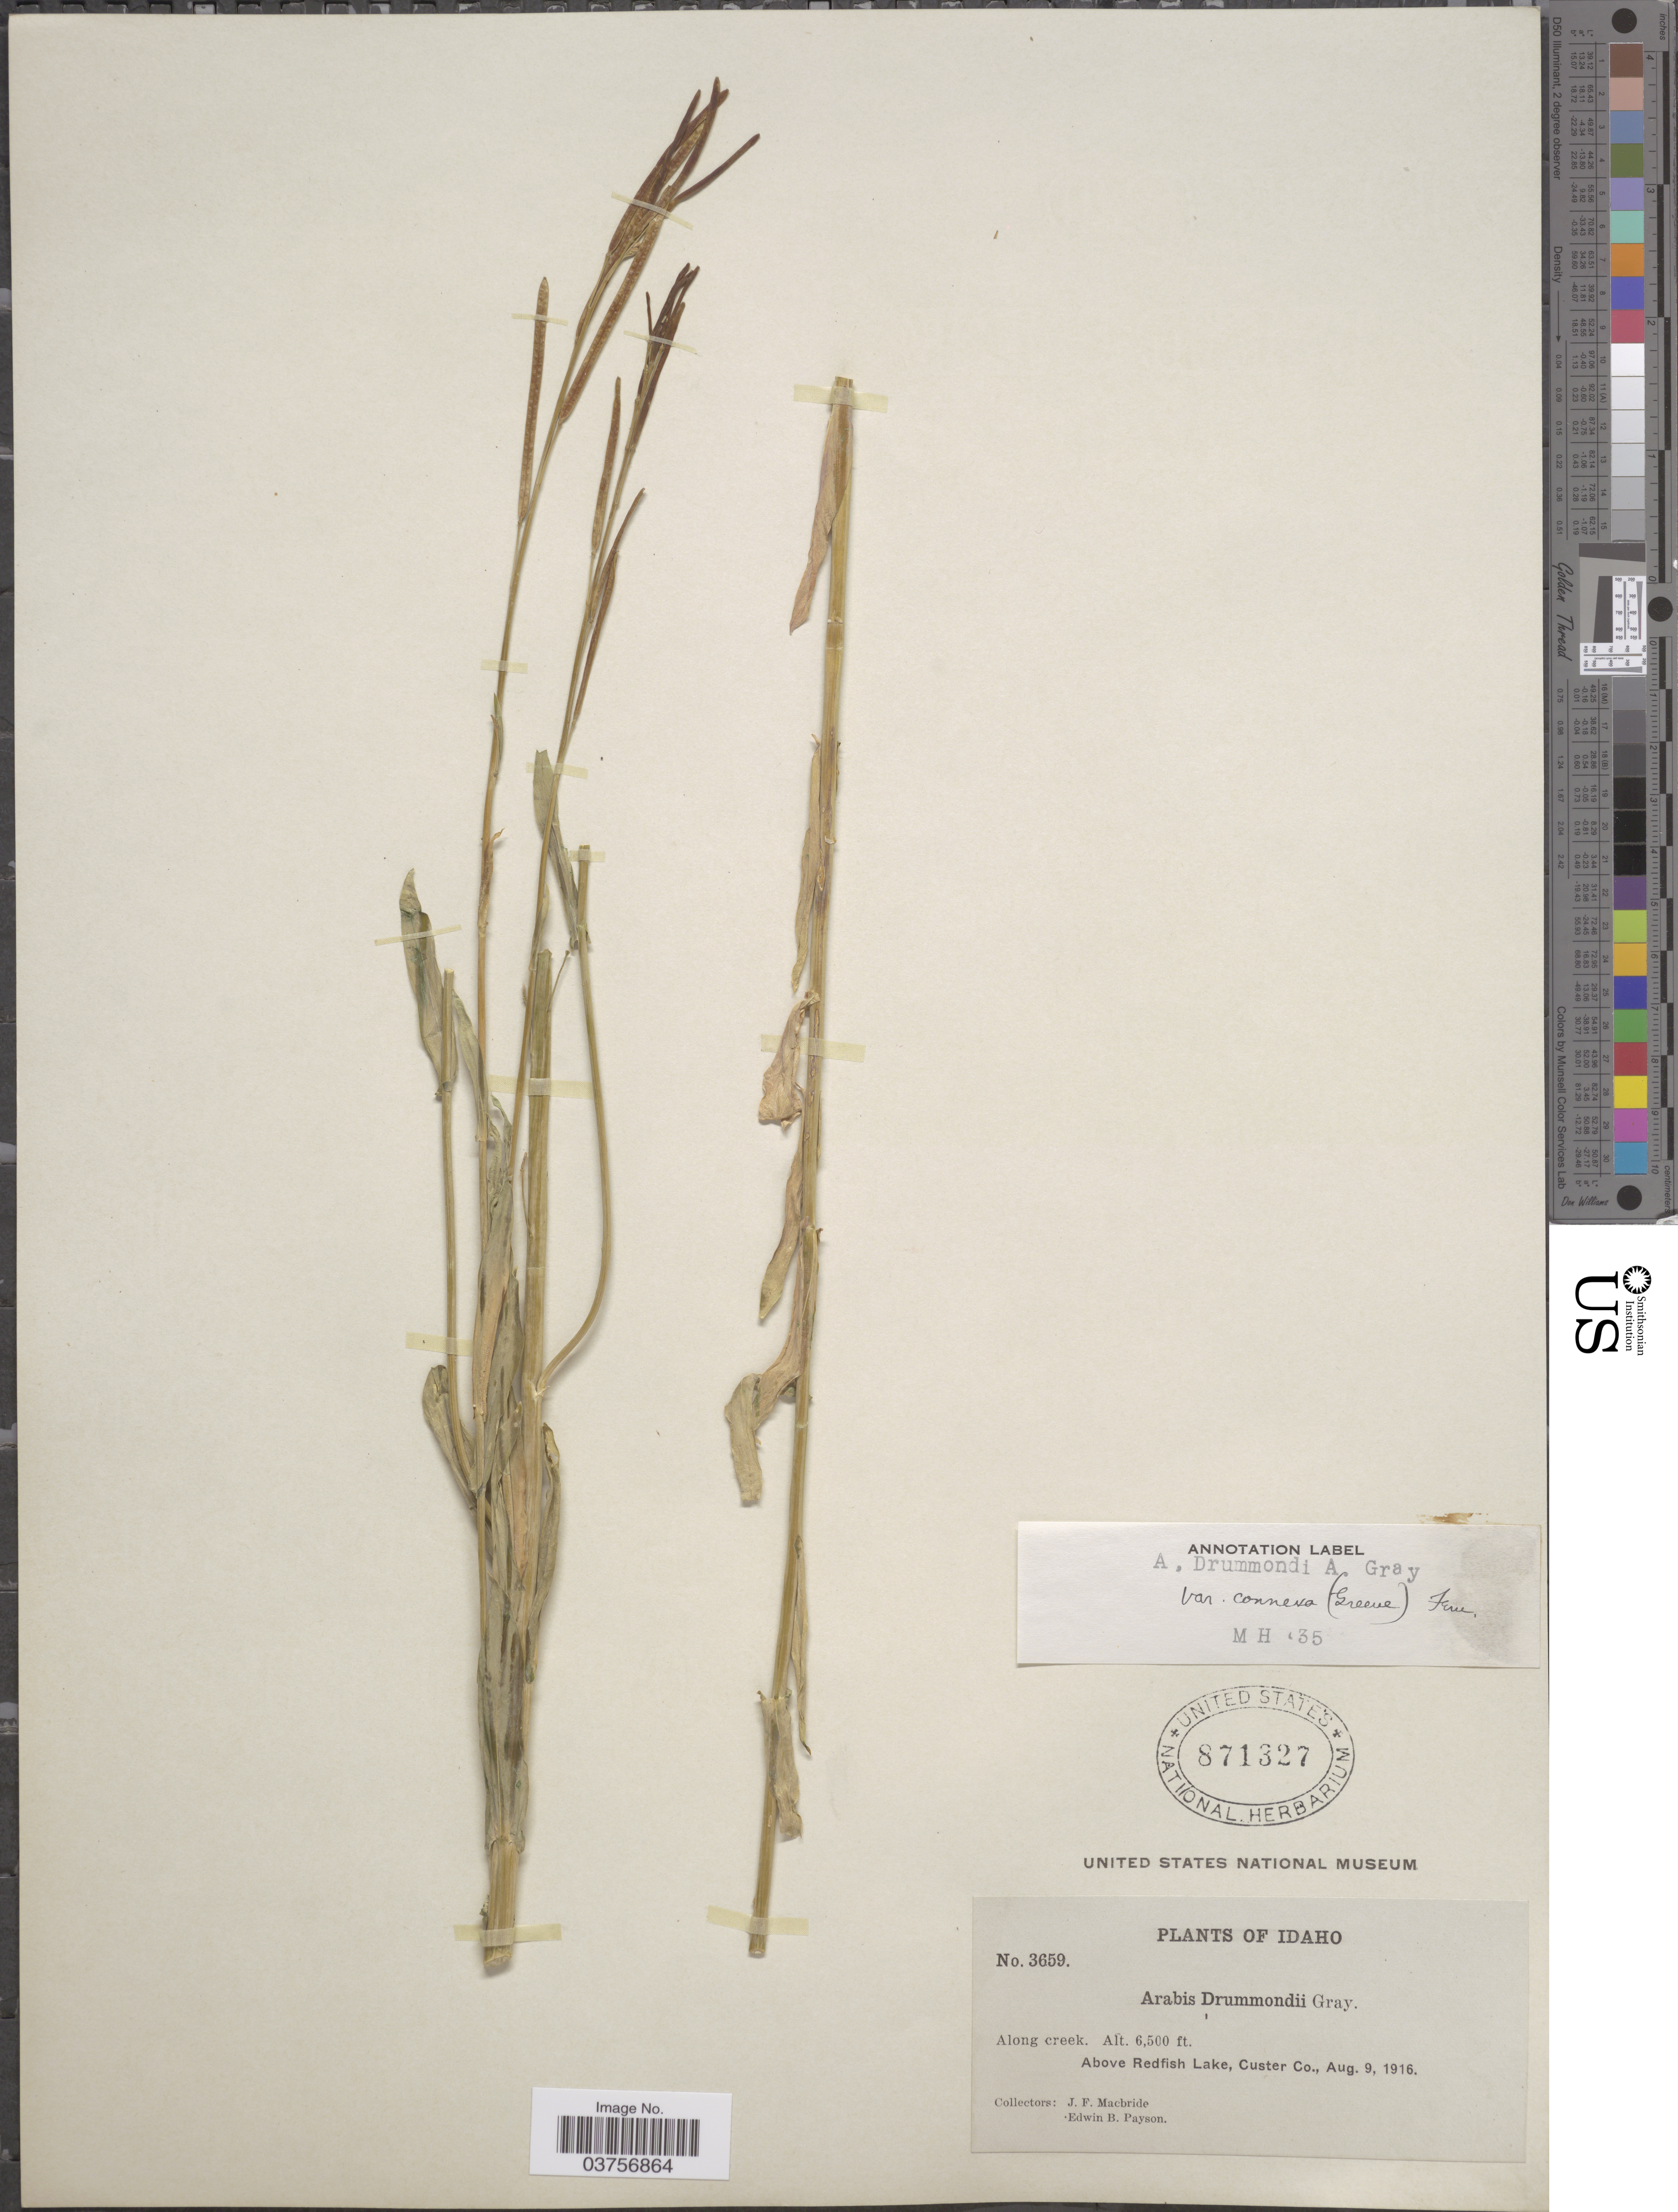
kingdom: Plantae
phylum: Tracheophyta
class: Magnoliopsida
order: Brassicales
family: Brassicaceae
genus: Arabis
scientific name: Arabis drummondii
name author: A. Gray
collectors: J. F. Macbride & E. B. Payson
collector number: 3659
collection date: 1916-08-09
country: United States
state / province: Idaho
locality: Along creek. Above Redfish Lake, Custer Co.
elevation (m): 1981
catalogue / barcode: US 871327